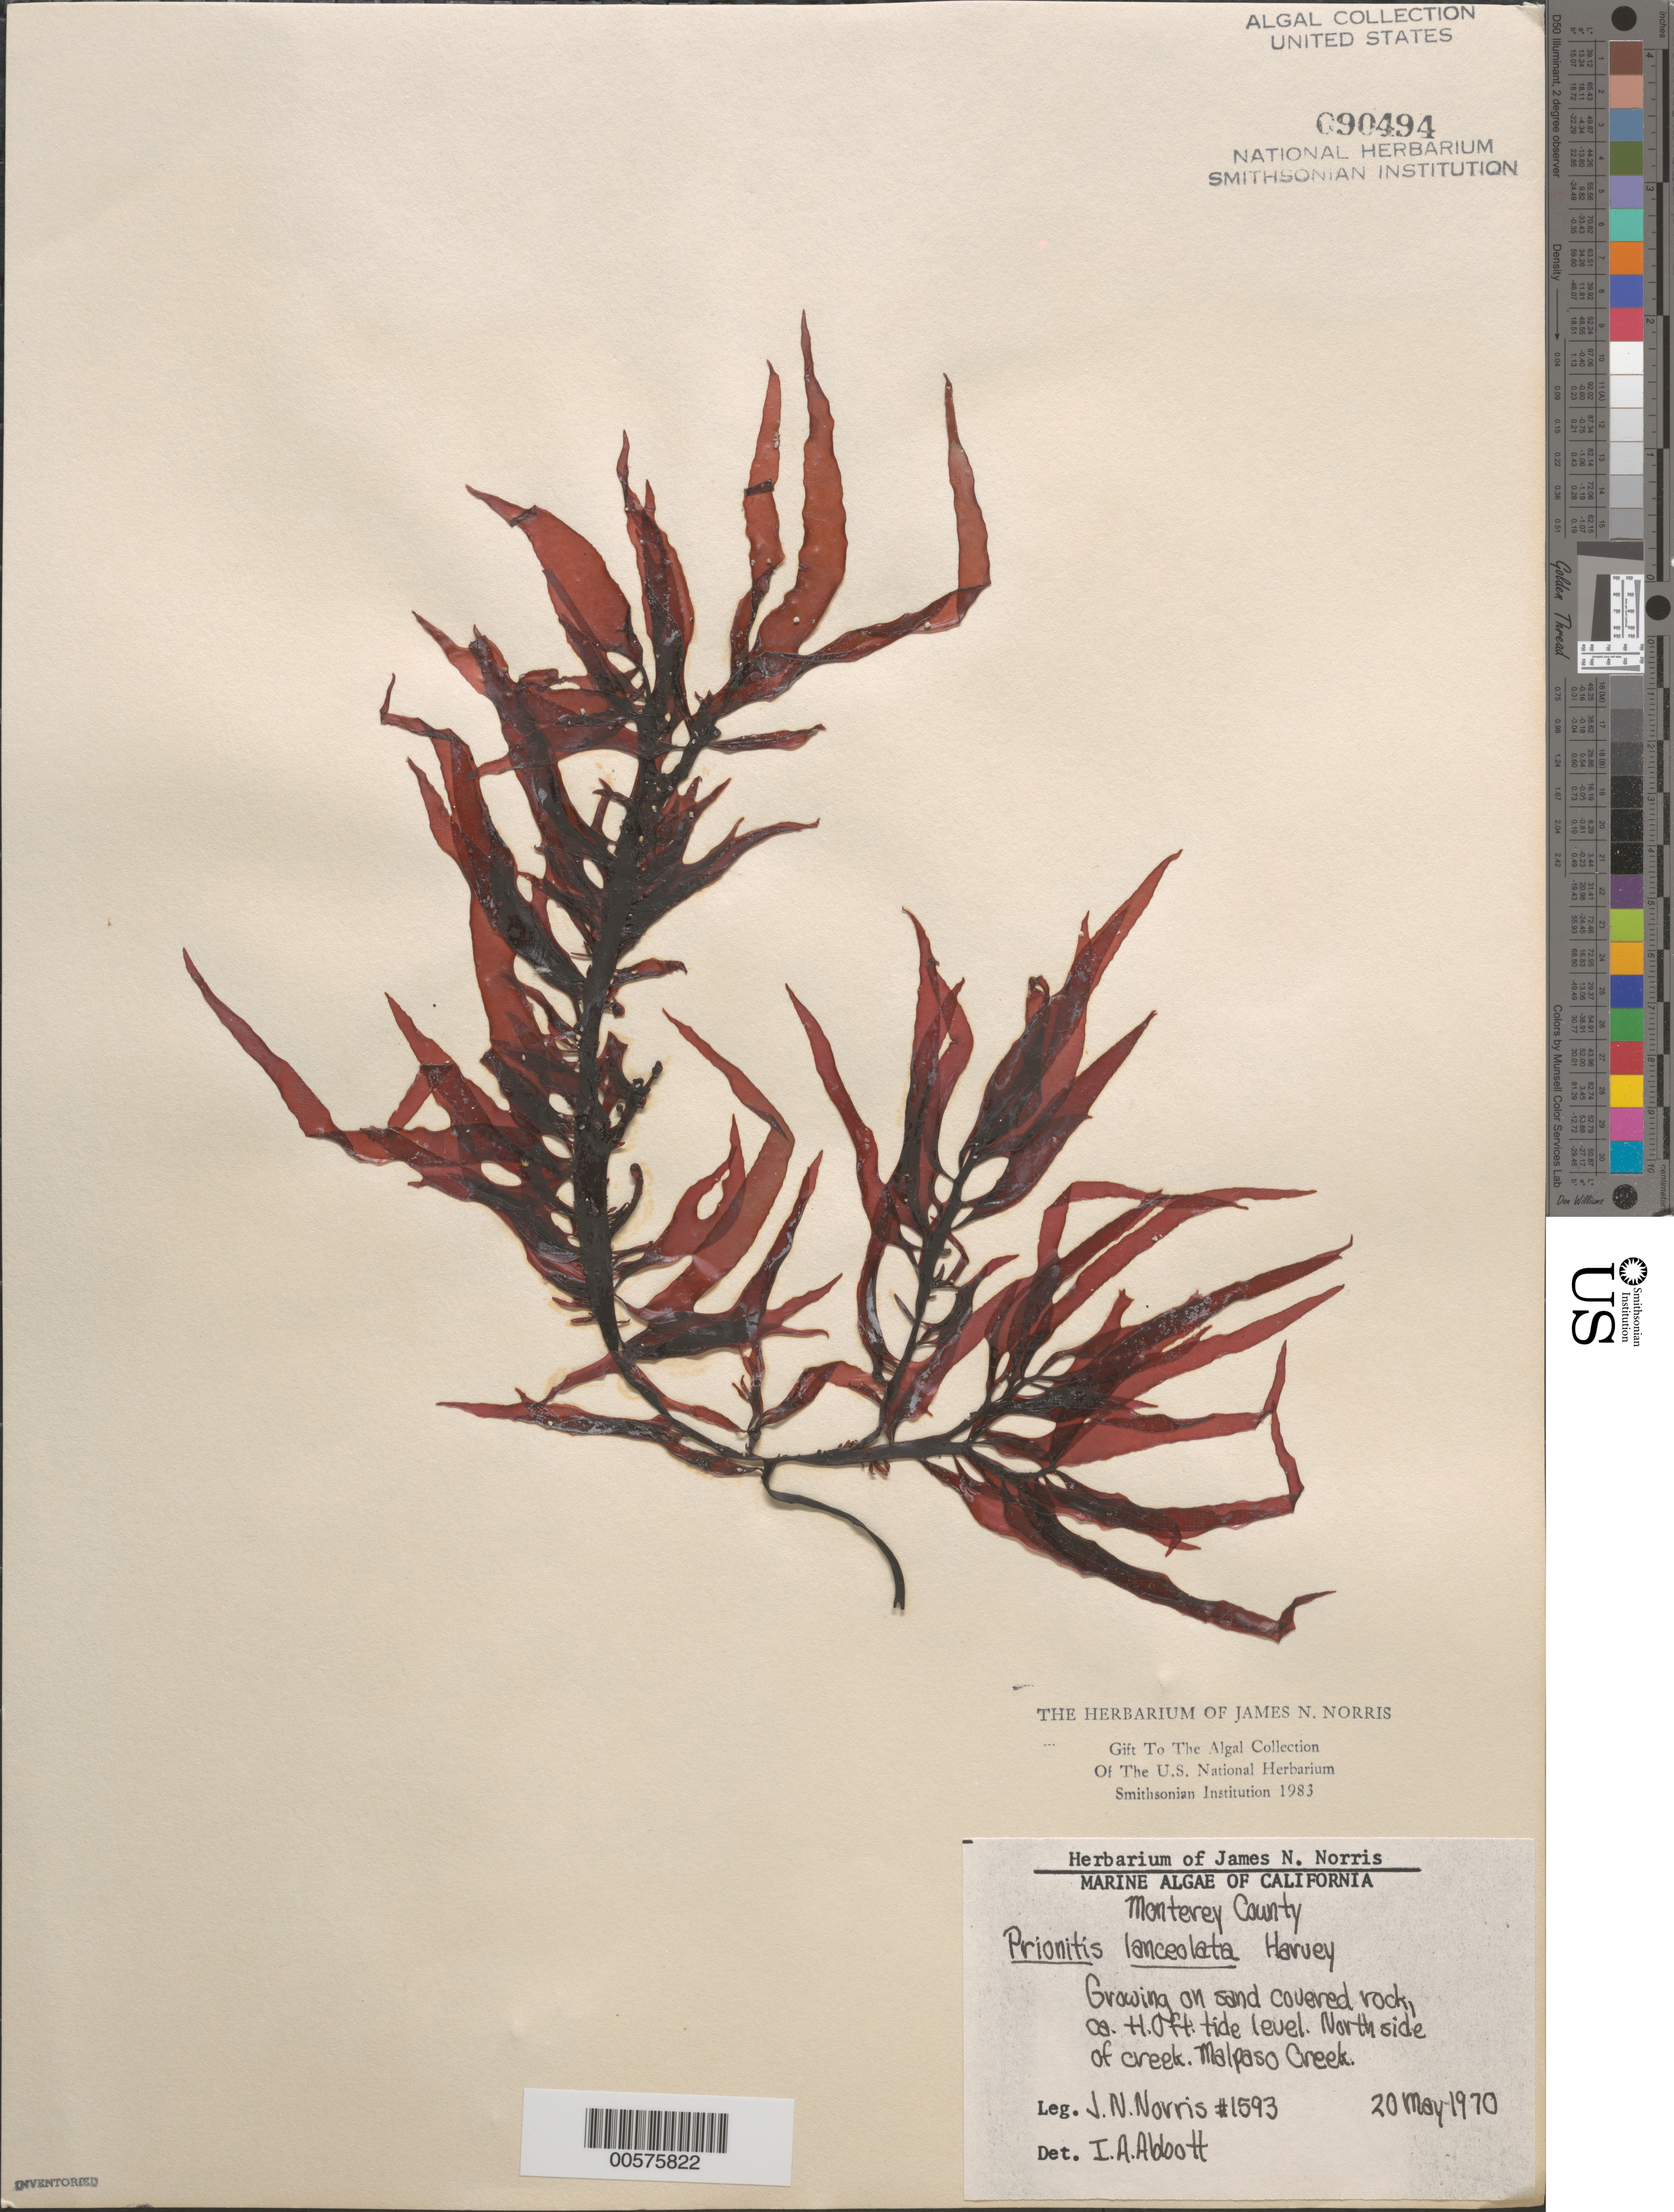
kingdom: Plantae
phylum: Rhodophyta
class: Florideophyceae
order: Cryptonemiales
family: Cryptonemiaceae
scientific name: Prionitis lanceolata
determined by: Abbott, Isabella A.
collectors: J. N. Norris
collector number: JN-1593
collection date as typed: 20 May 1970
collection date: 1970-05-20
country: United States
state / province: California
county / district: Monterey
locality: Malpaso Creek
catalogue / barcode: US 90494